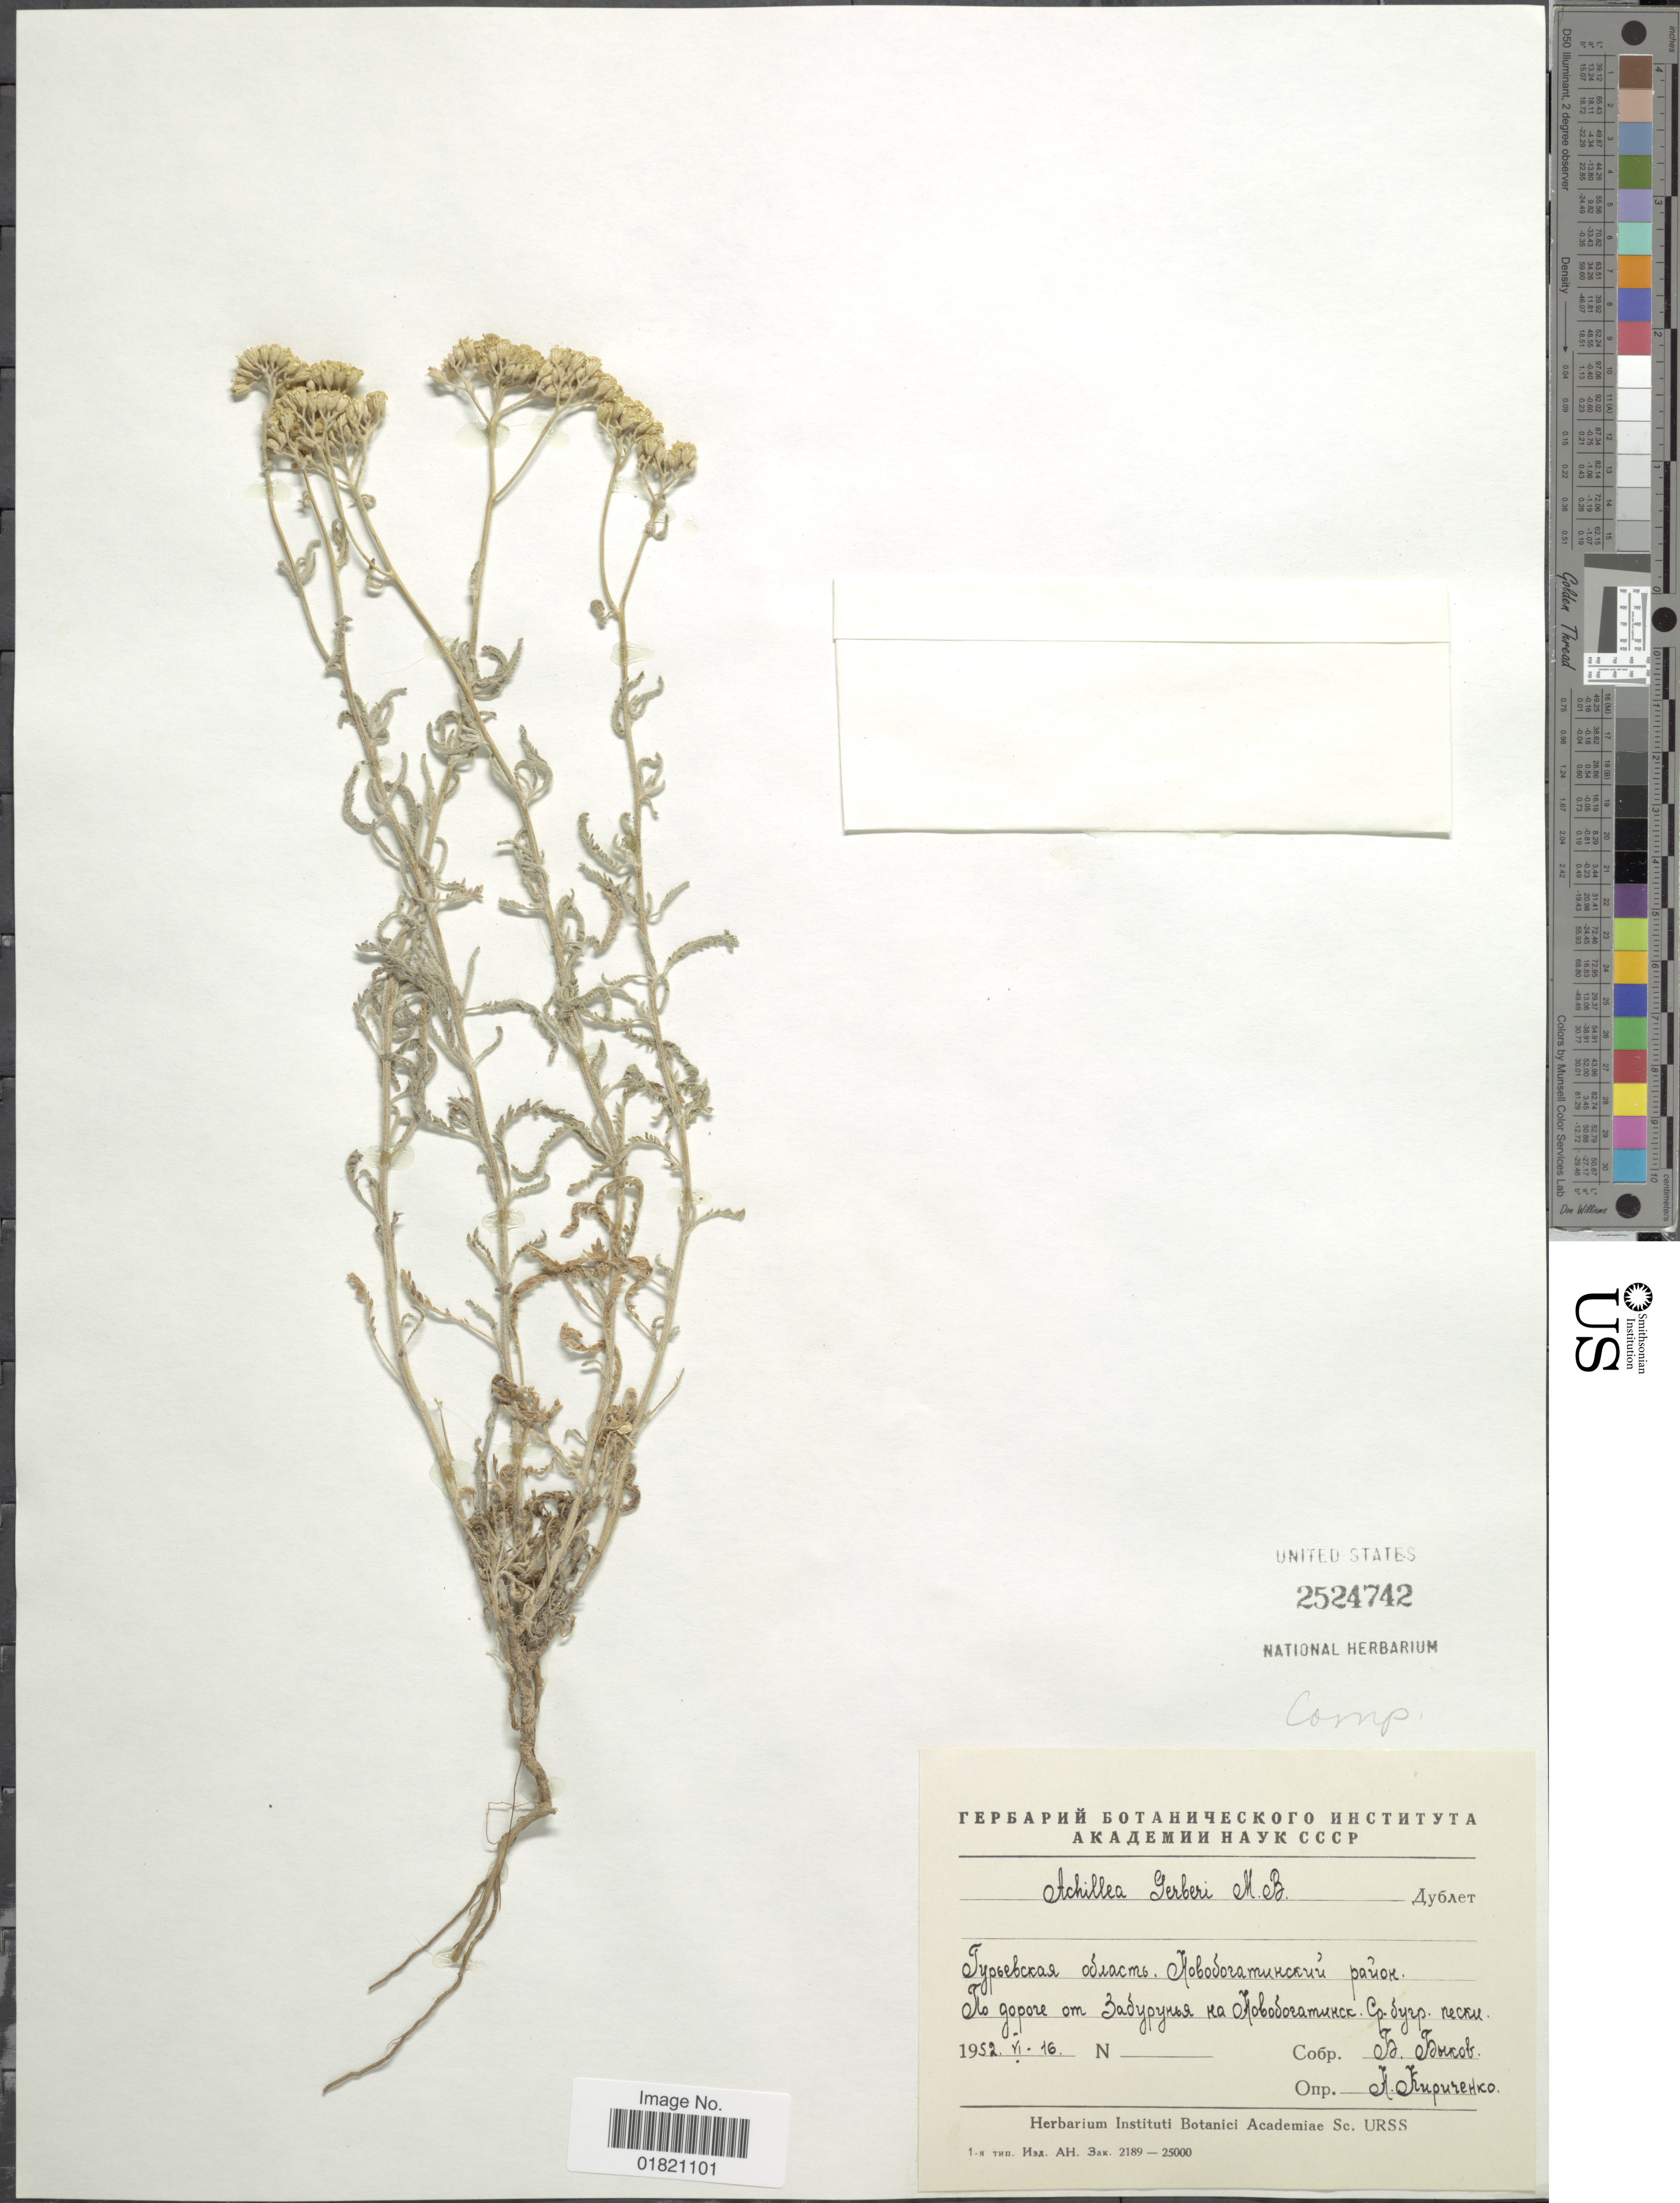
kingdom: Plantae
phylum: Tracheophyta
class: Magnoliopsida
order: Asterales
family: Asteraceae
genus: Achillea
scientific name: Achillea gerberi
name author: M. Bieb.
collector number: s.n.?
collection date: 1952-06-16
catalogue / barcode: US 2524742